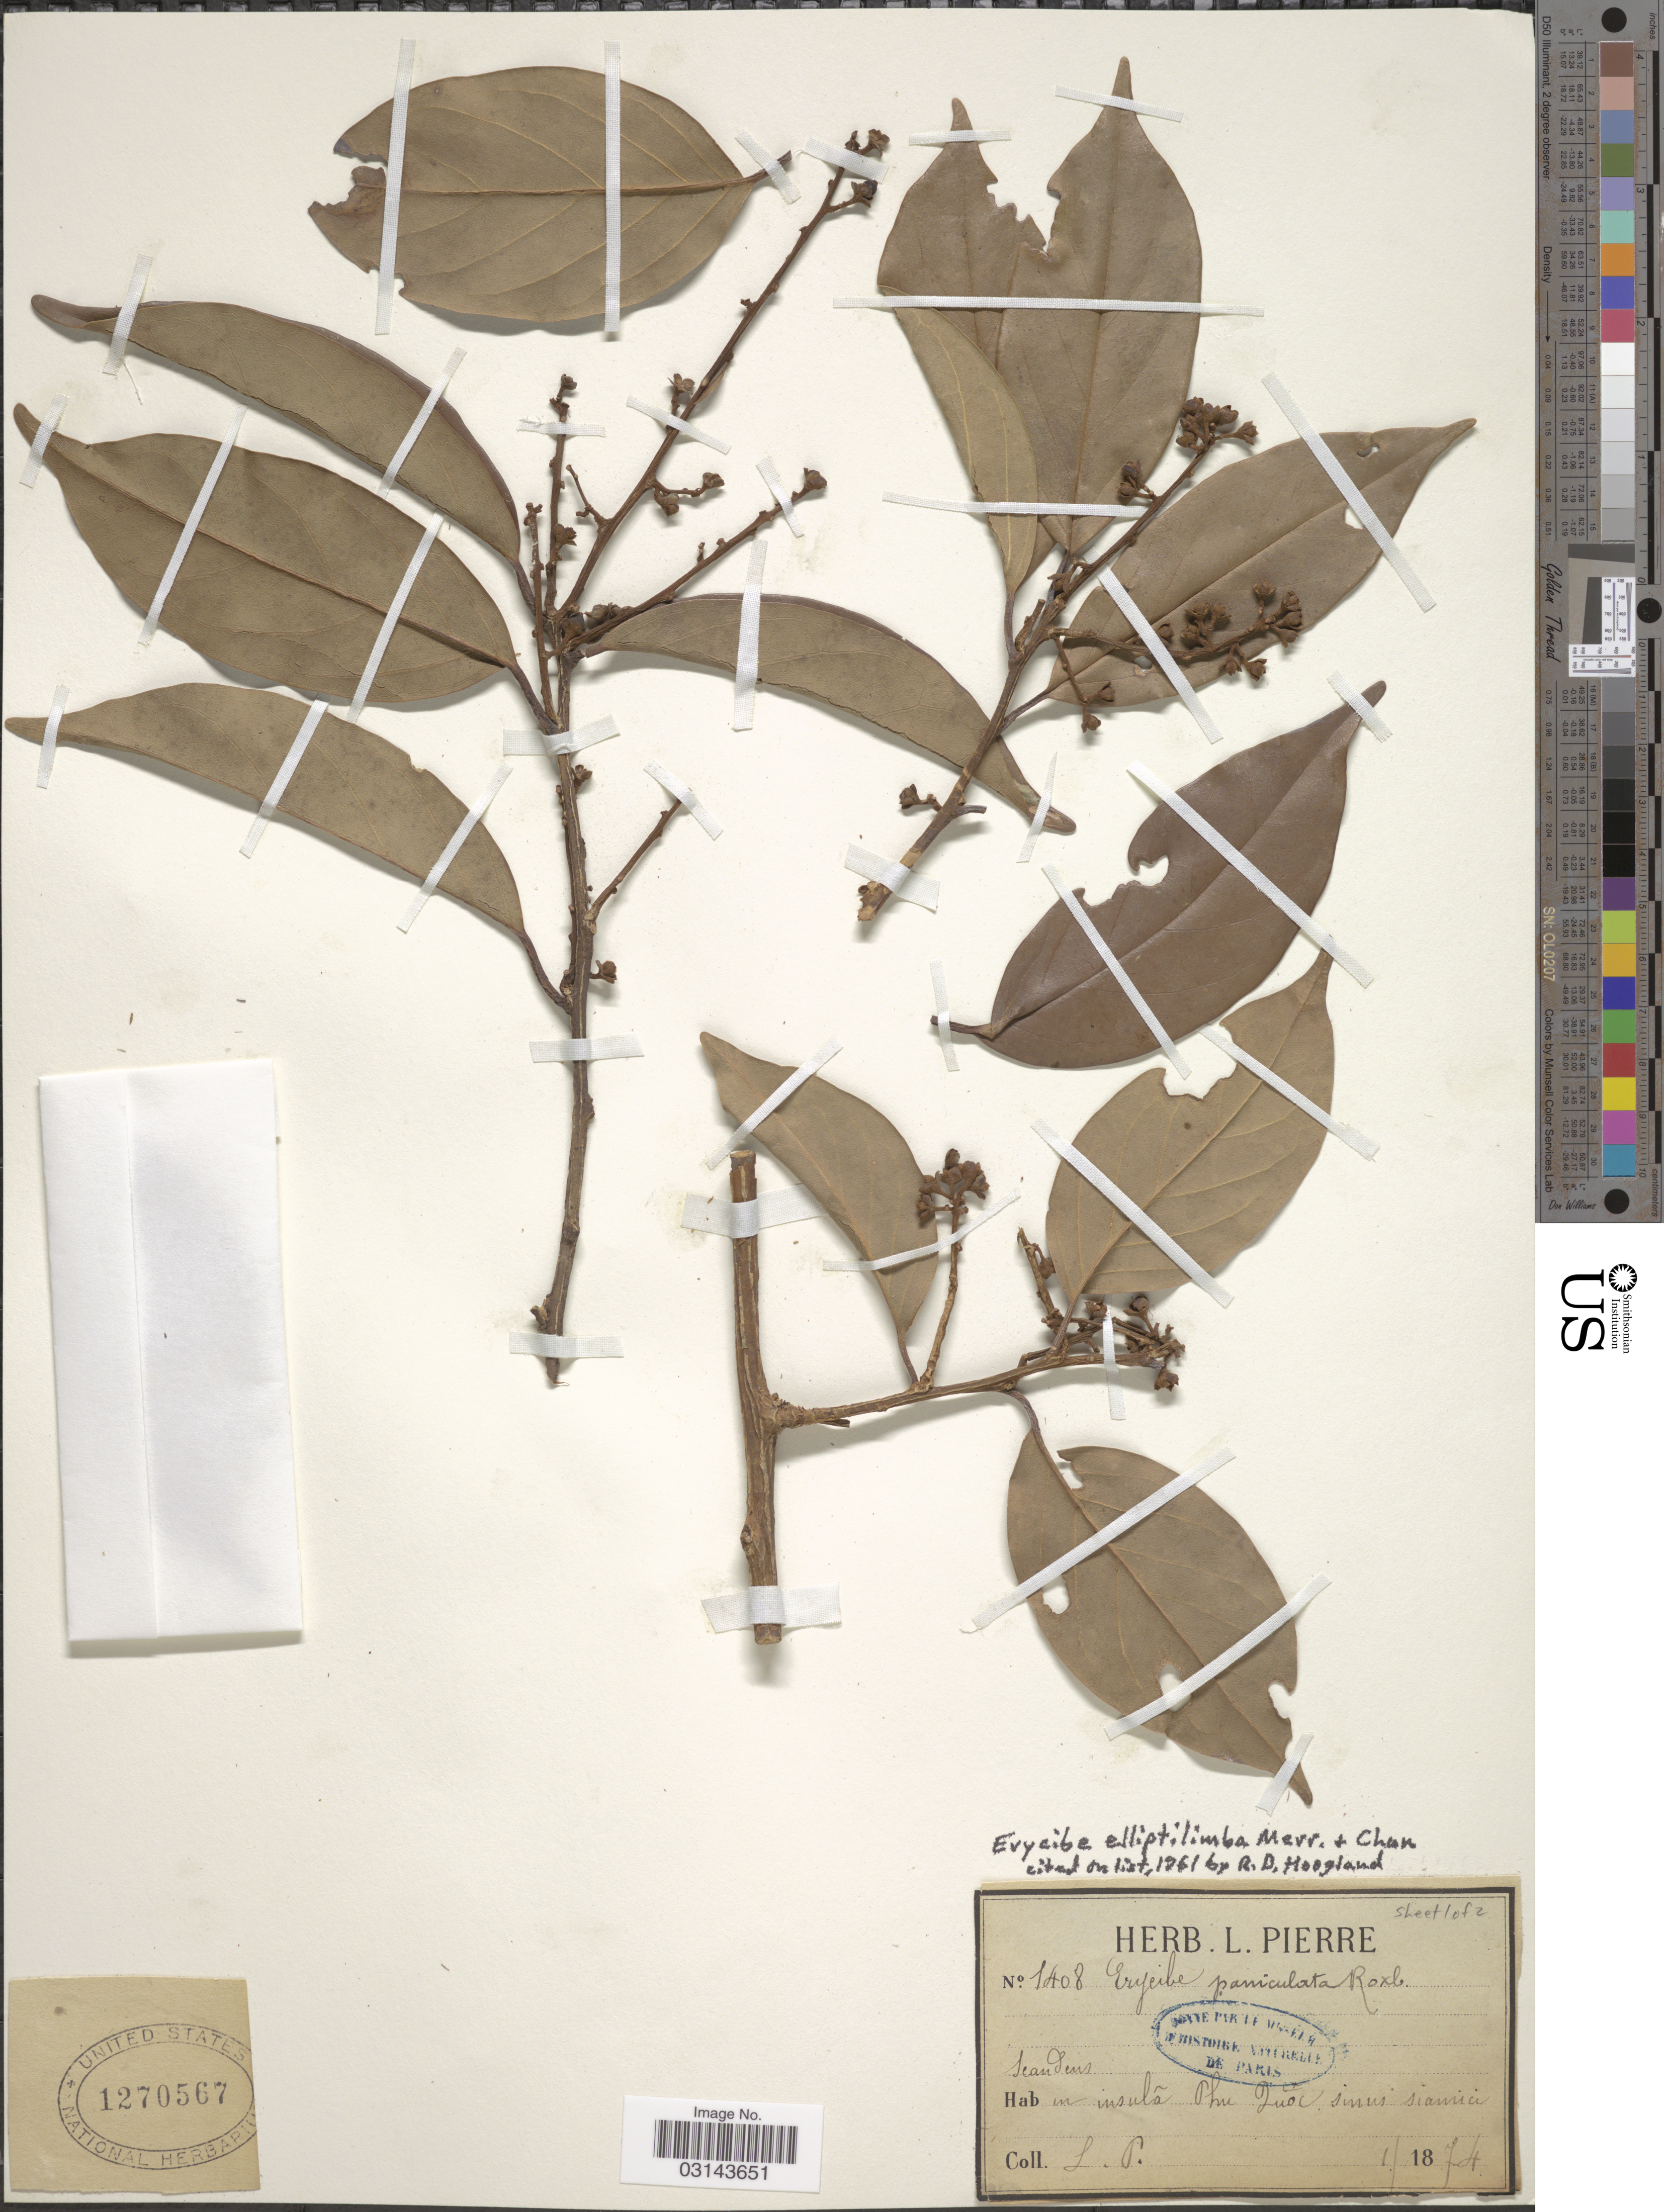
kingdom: Plantae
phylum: Tracheophyta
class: Magnoliopsida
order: Solanales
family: Convolvulaceae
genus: Erycibe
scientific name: Erycibe elliptilimba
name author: Merr. & Chun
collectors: L. Pierre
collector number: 1408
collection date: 1874-01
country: Vietnam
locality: In insulã Phu Quoc.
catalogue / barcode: US 1270567